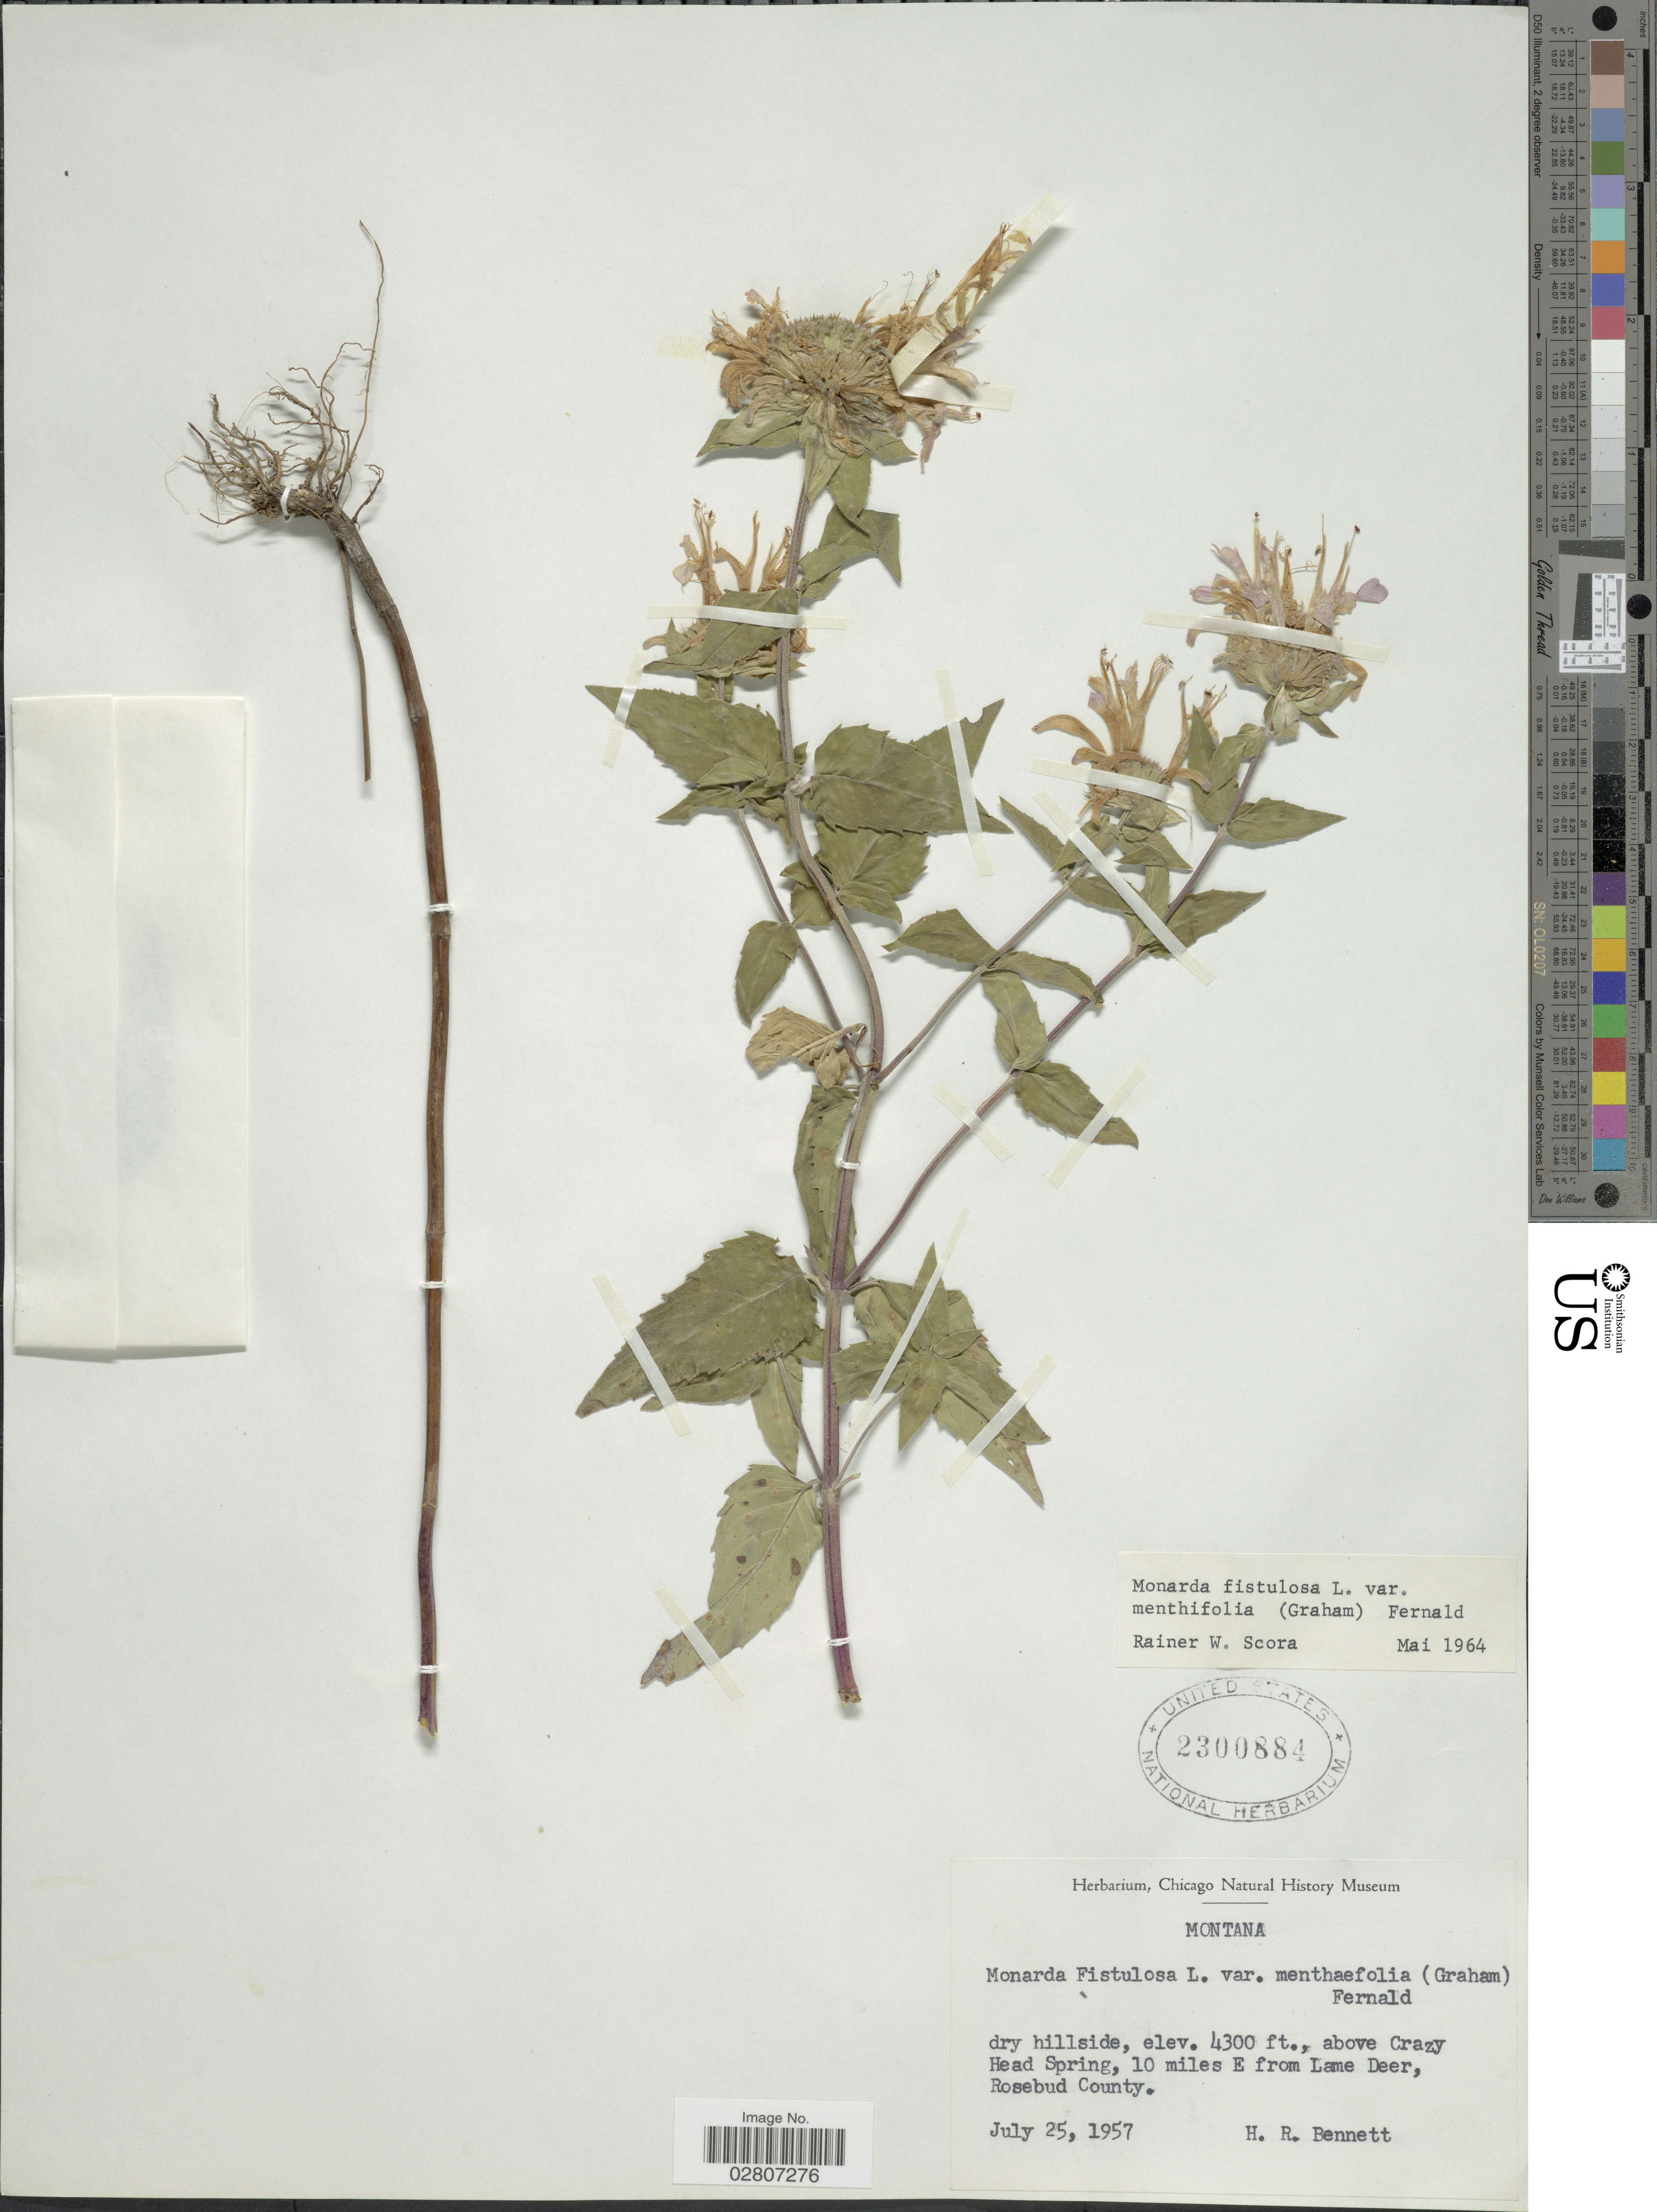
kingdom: Plantae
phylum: Tracheophyta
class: Magnoliopsida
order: Lamiales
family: Lamiaceae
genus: Monarda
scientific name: Monarda fistulosa var. menthifolia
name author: (Graham) Fernald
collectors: H. R. Bennett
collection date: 1957-07-25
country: United States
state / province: Montana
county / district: Rosebud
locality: Above Crazy Head Spring, 10 miles E from Lame Deer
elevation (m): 1311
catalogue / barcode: US 2300884